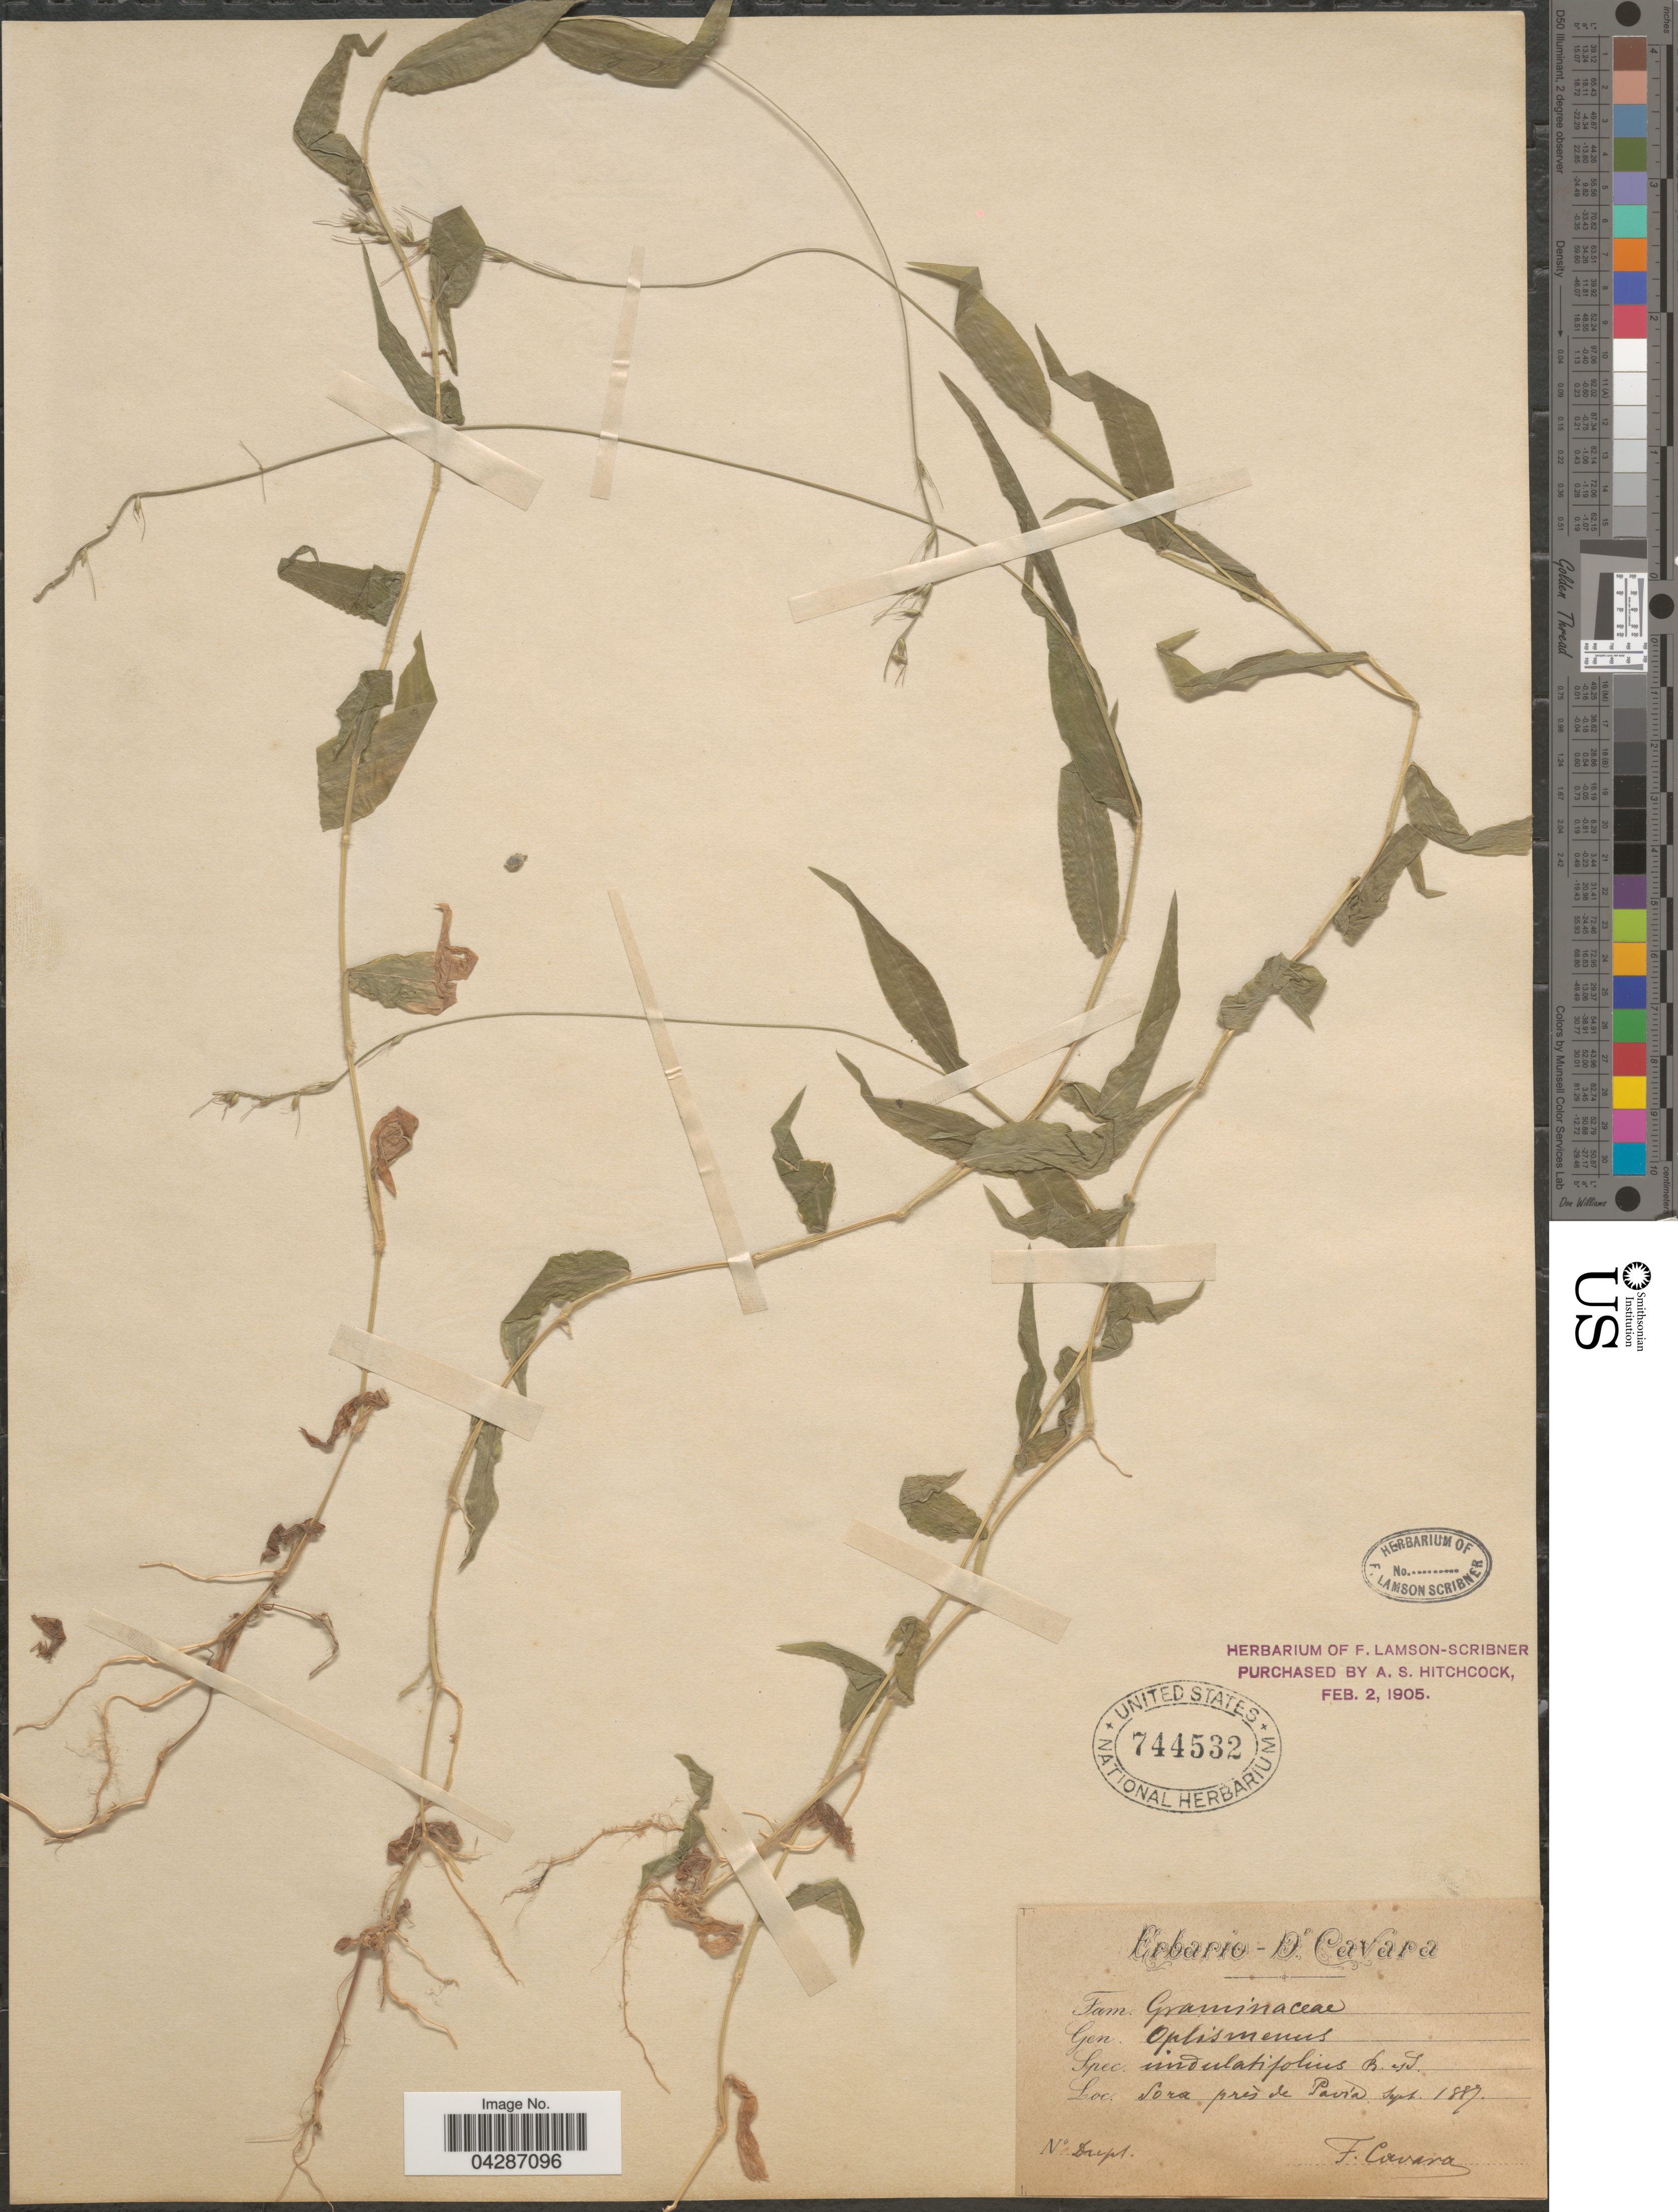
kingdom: Plantae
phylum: Tracheophyta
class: Liliopsida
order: Poales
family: Poaceae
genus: Oplismenus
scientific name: Oplismenus undulatifolius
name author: (Ard.) P. Beauv.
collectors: F. Cavara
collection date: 1887-09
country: Italy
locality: Sora près de Pavia.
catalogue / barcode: US 744532